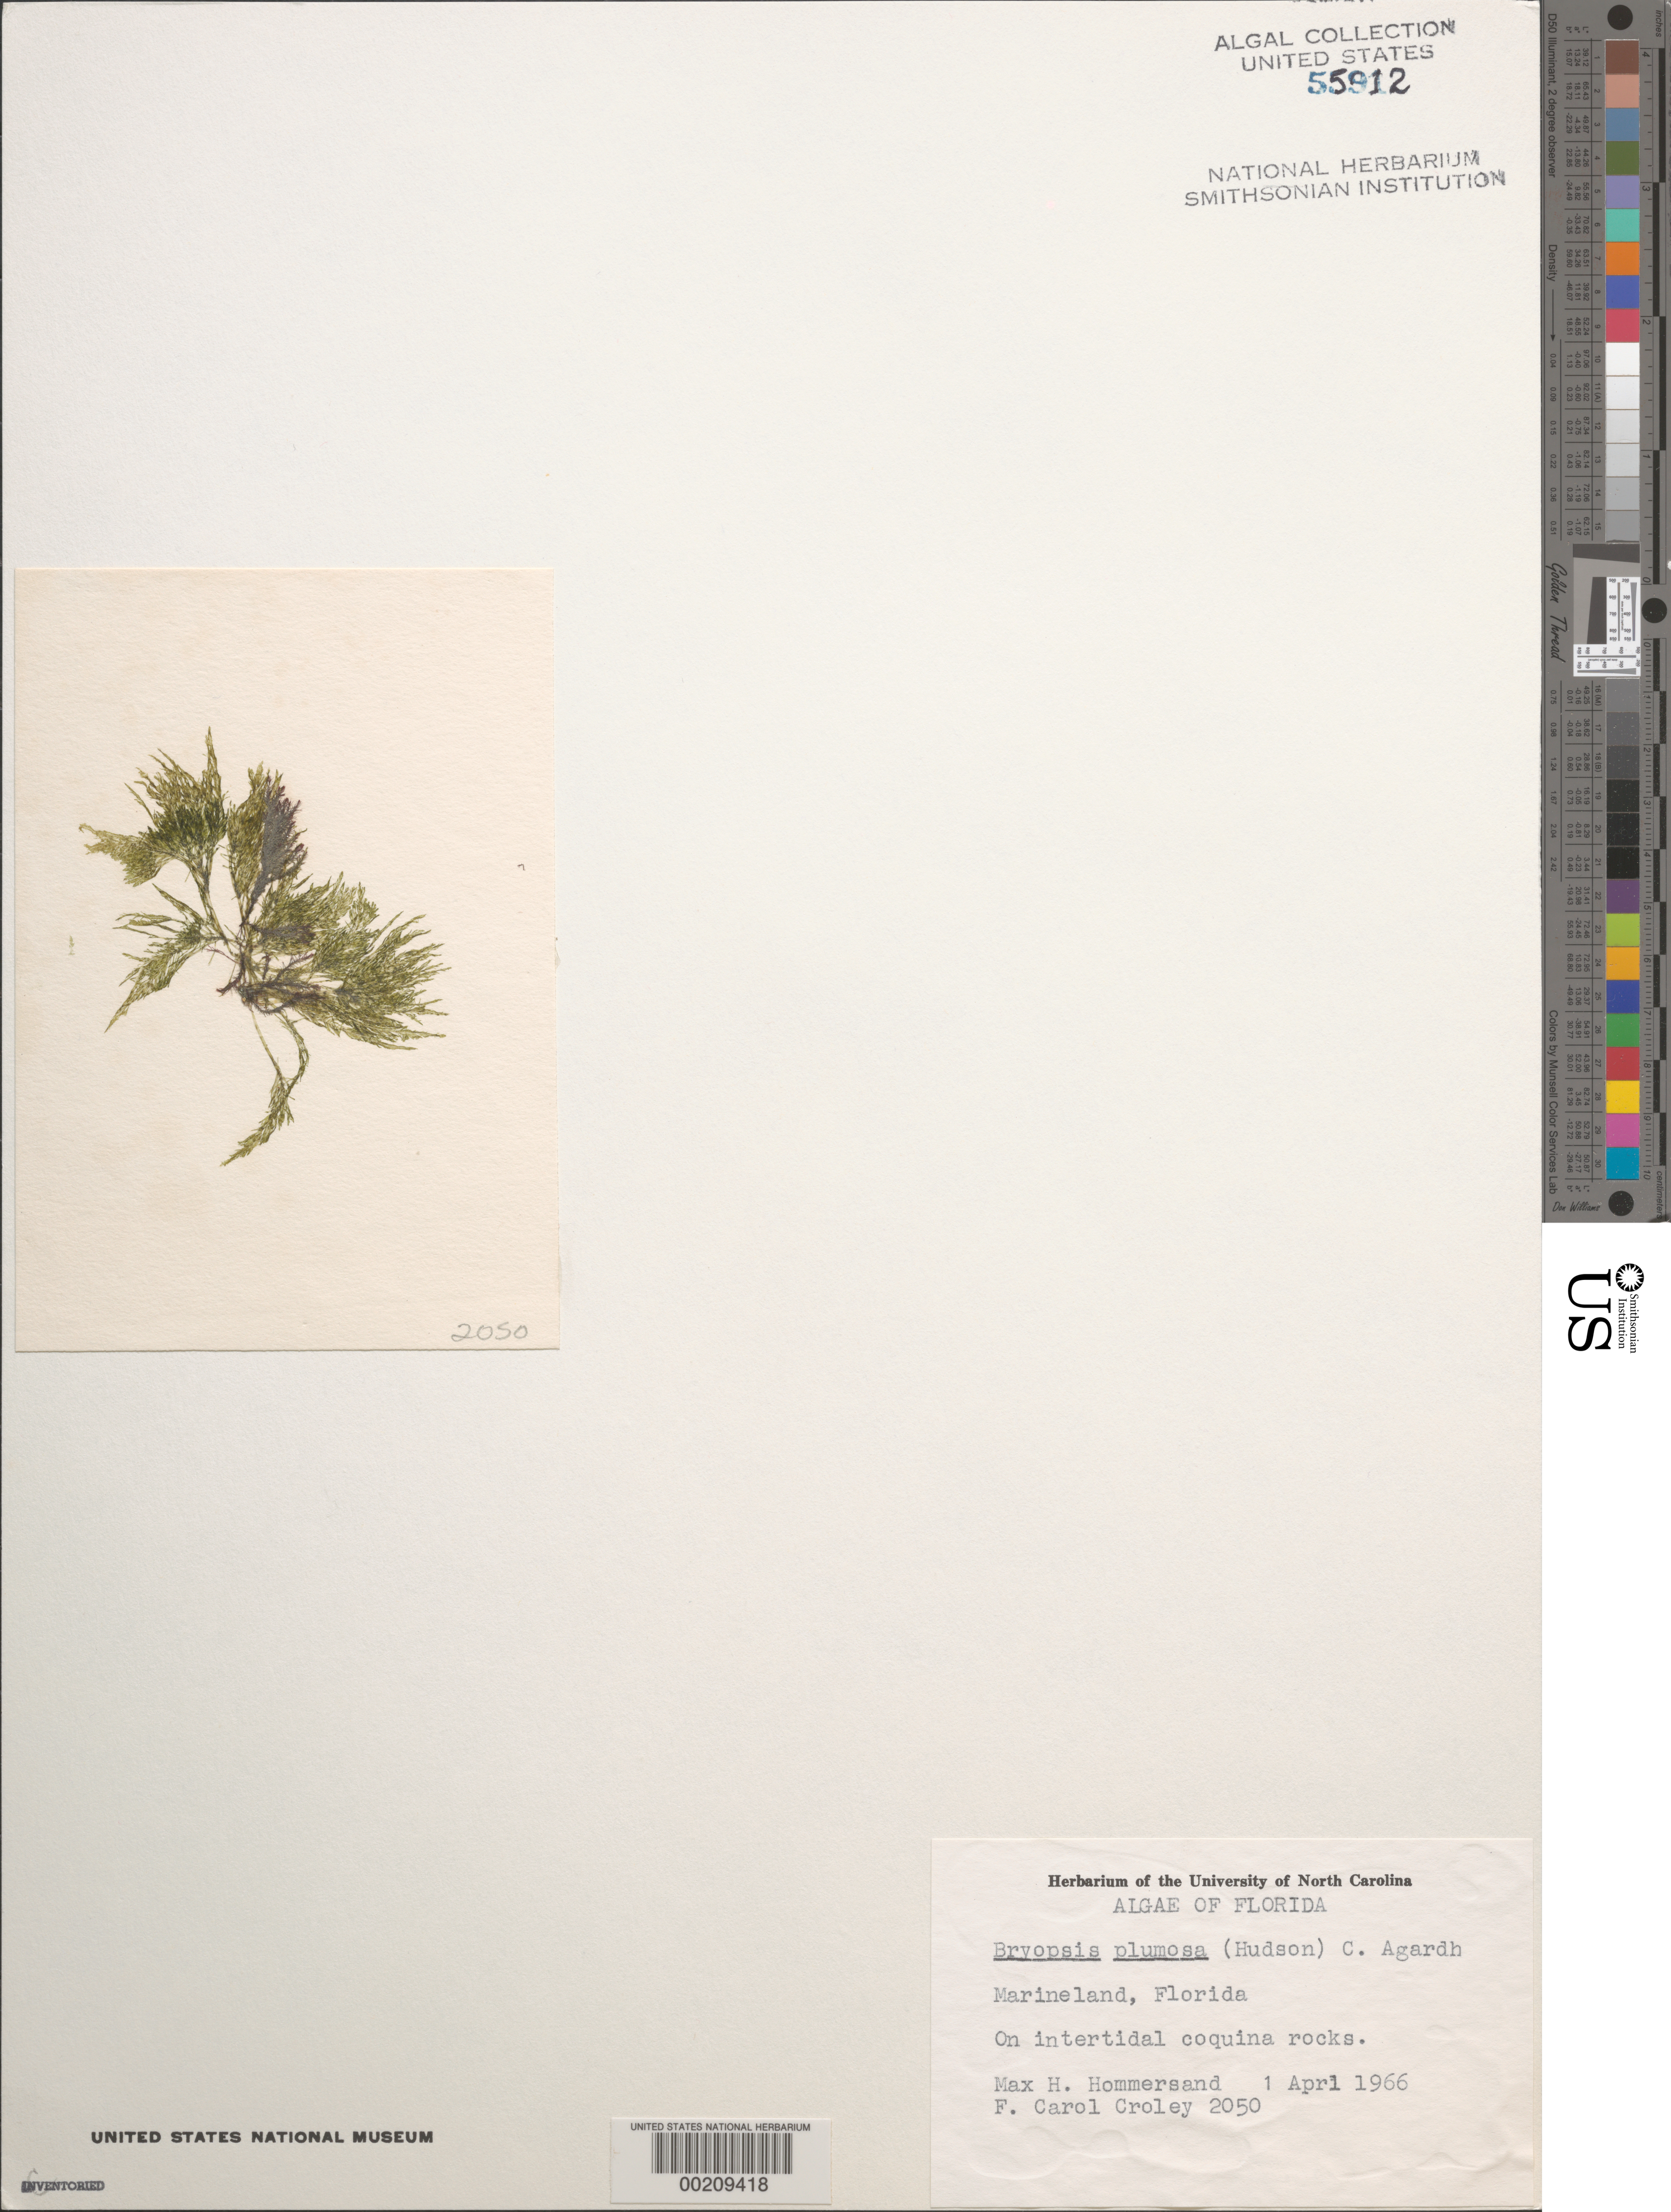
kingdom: Plantae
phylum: Chlorophyta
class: Ulvophyceae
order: Bryopsidales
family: Bryopsidaceae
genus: Bryopsis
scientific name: Bryopsis plumosa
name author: (Huds.) C. Agardh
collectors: M. H. Hommersand & F. C. Croley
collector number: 2050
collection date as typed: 01 Apr 1966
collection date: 1966-04-01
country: United States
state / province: Florida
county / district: Saint Johns County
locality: Marineland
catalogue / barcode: US 55912